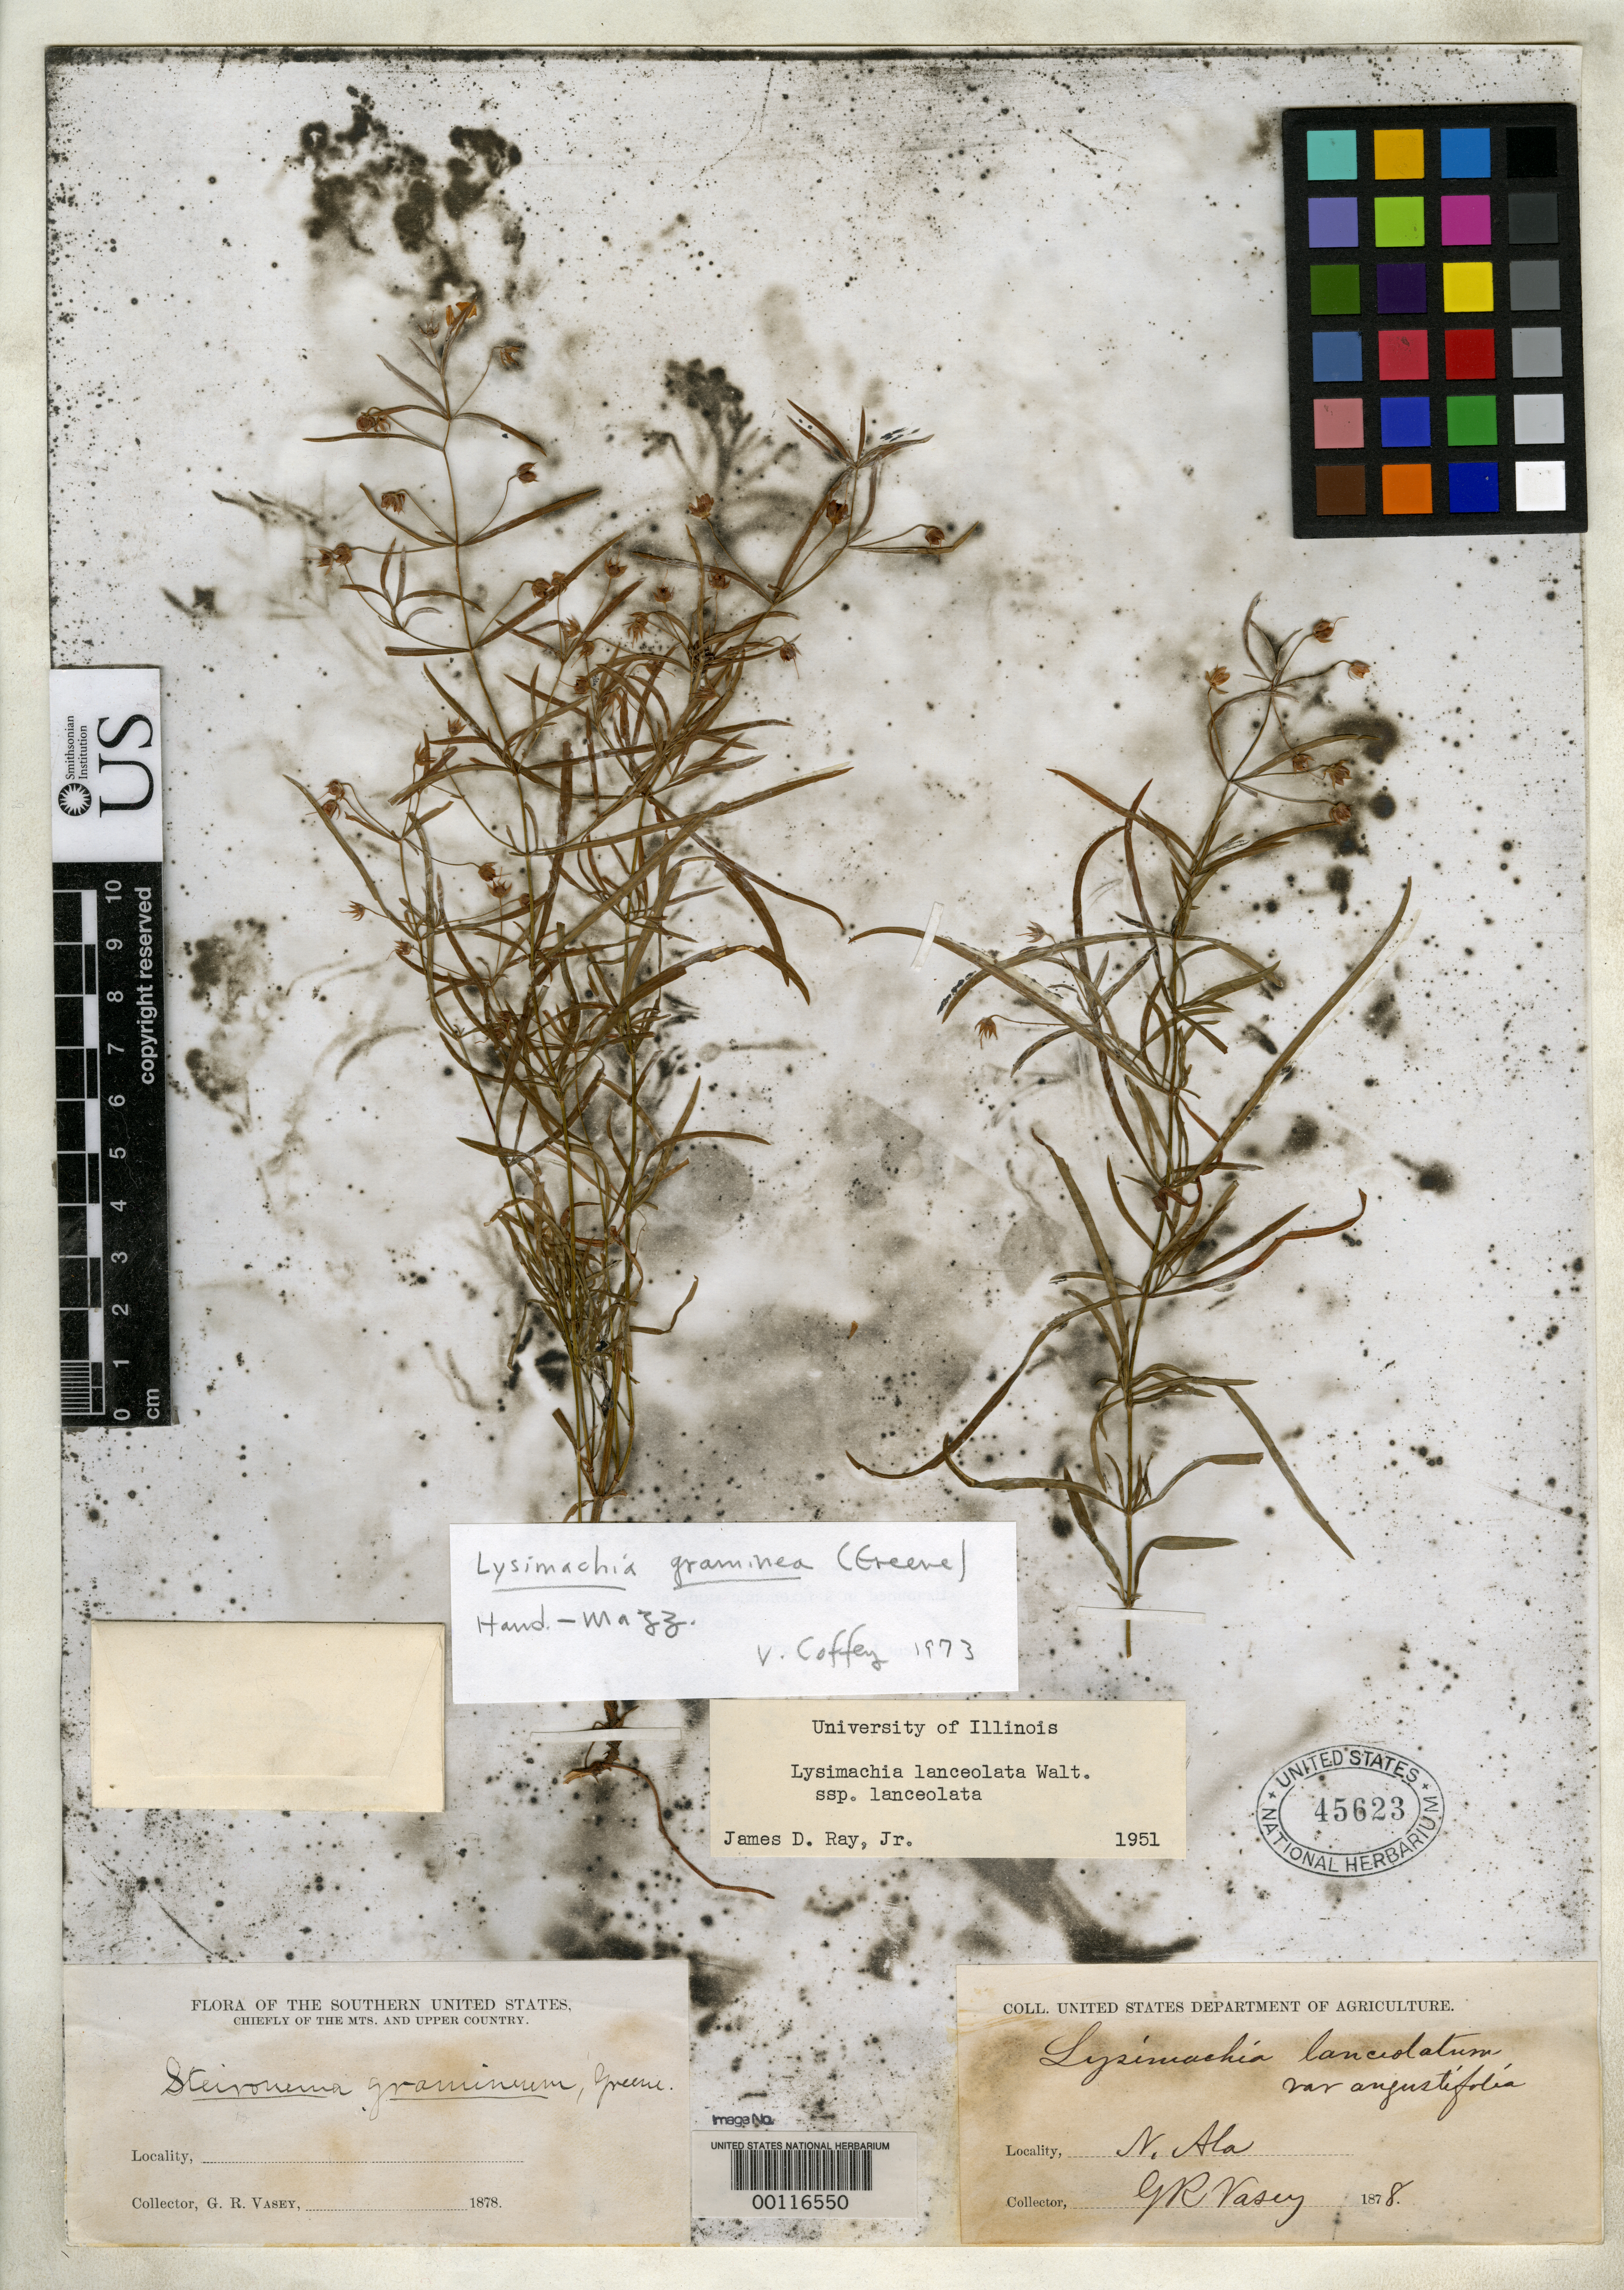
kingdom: Plantae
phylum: Tracheophyta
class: Magnoliopsida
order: Ericales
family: Primulaceae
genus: Steironema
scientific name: Steironema gramineum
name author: Greene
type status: Holotype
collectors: G. R. Vasey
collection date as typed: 1878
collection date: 1878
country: United States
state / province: Alabama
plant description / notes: One of two sheets at US (USNH 45623, 45624), both cited by Greene but unclear whether representing syntypes or a holotype on 2 sheets.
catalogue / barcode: US 45623